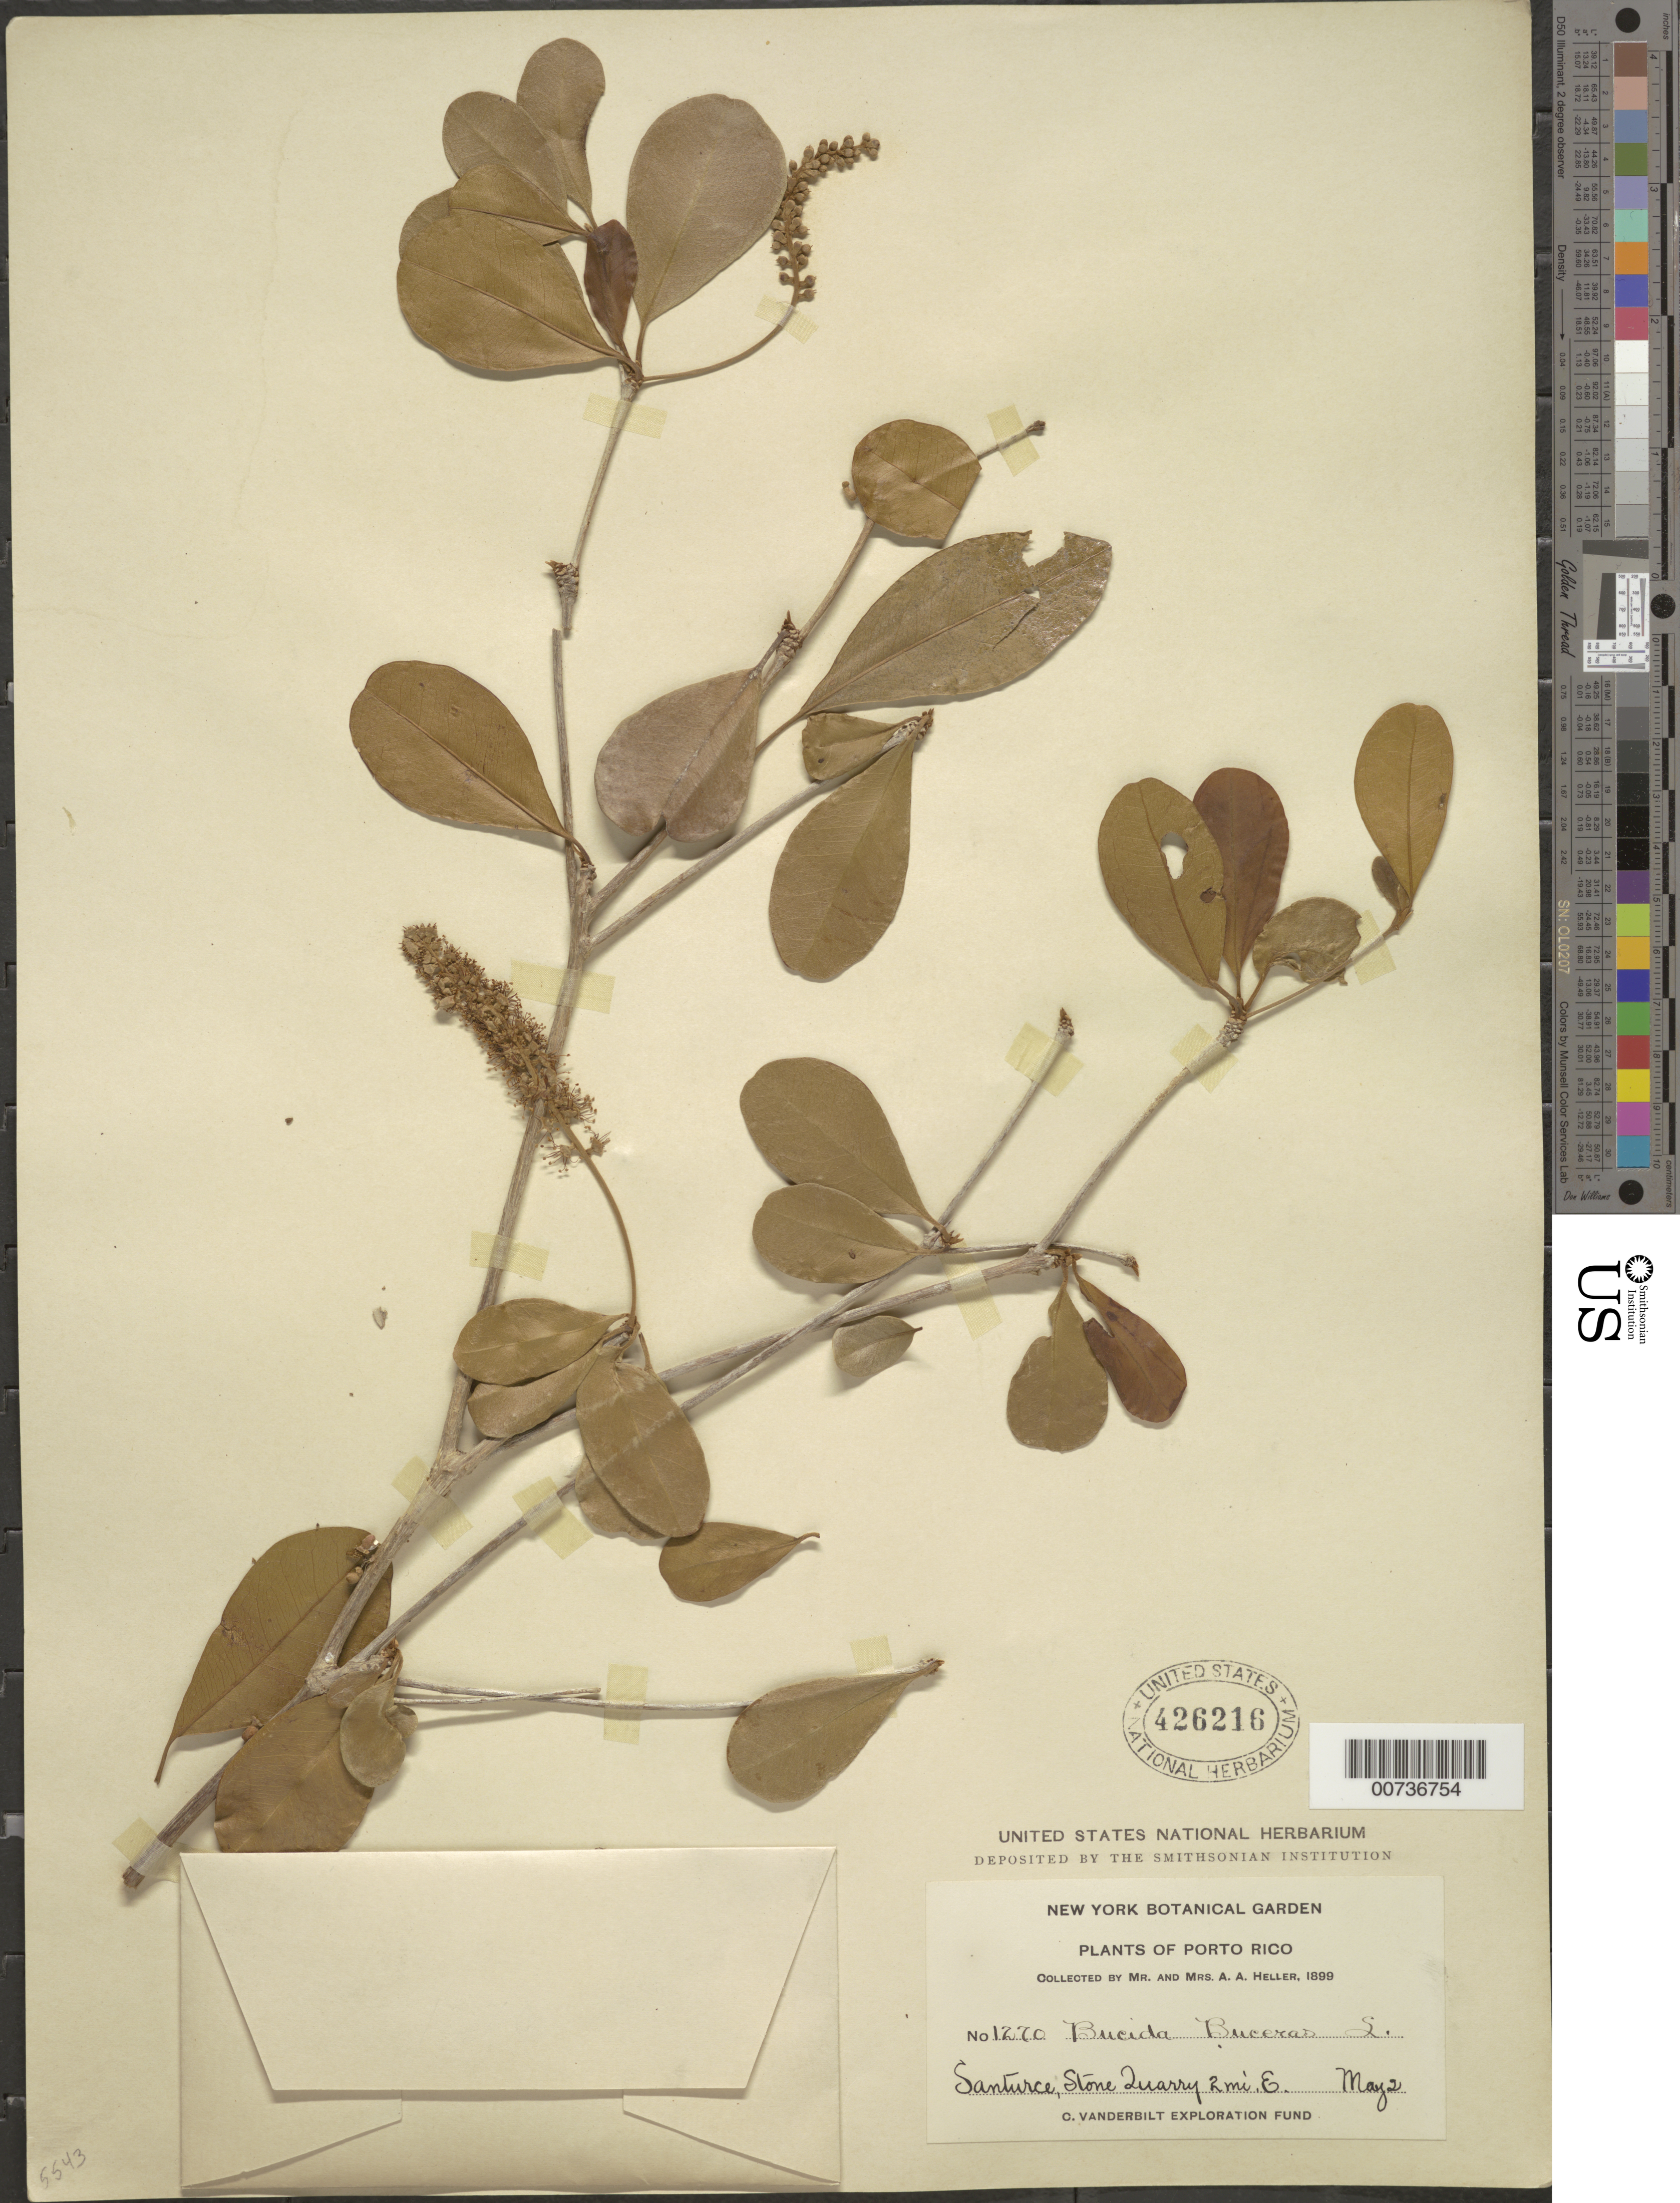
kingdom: Plantae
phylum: Tracheophyta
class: Magnoliopsida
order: Myrtales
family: Combretaceae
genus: Terminalia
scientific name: Terminalia buceras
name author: (L.) C. Wright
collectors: A. A. Heller & E. G. Heller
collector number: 1270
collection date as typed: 02 May 1899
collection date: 1899-05-02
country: Puerto Rico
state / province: San Juan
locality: Santurce, Stone Quarry 2 miles East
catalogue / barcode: US 426216